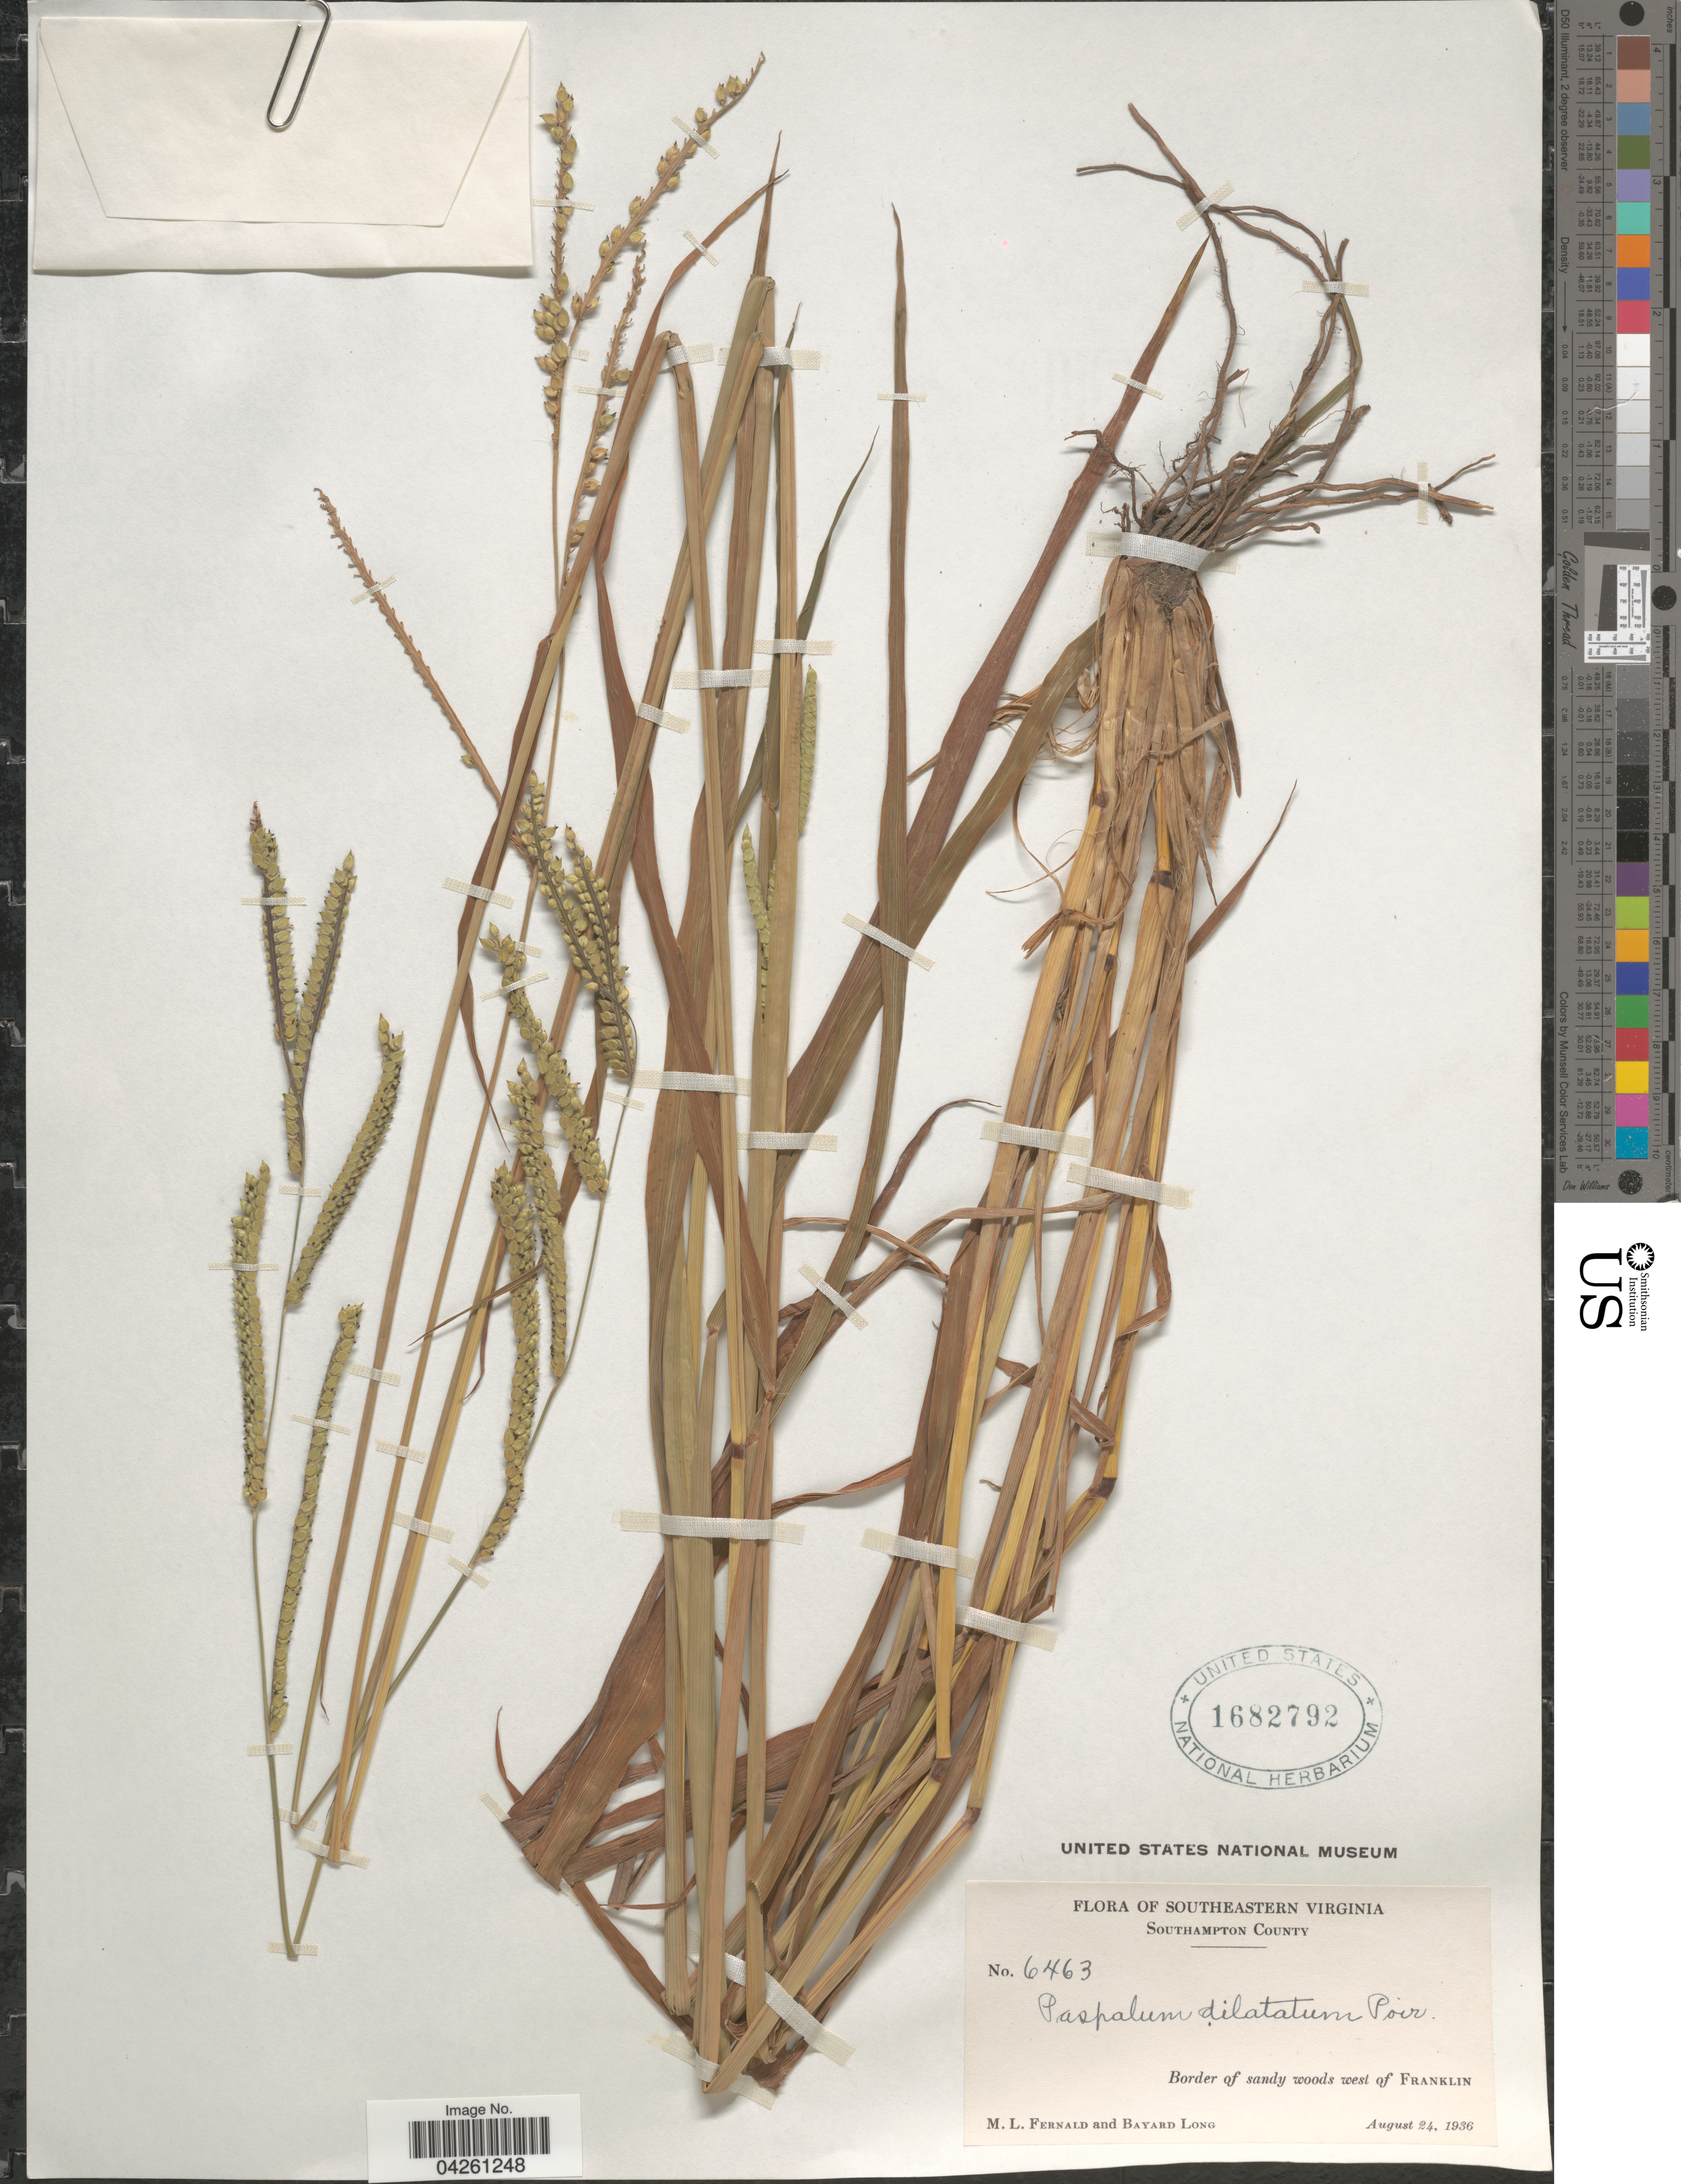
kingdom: Plantae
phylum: Tracheophyta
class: Liliopsida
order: Poales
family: Poaceae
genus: Paspalum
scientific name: Paspalum dilatatum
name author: Poir.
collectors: M. L. Fernald & B. Long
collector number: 6463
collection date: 1936-08-24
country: United States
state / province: Virginia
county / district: Southampton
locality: Southeastern Virginia. Southampton County. Border of sandy woods west of Franklin.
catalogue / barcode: US 1682792